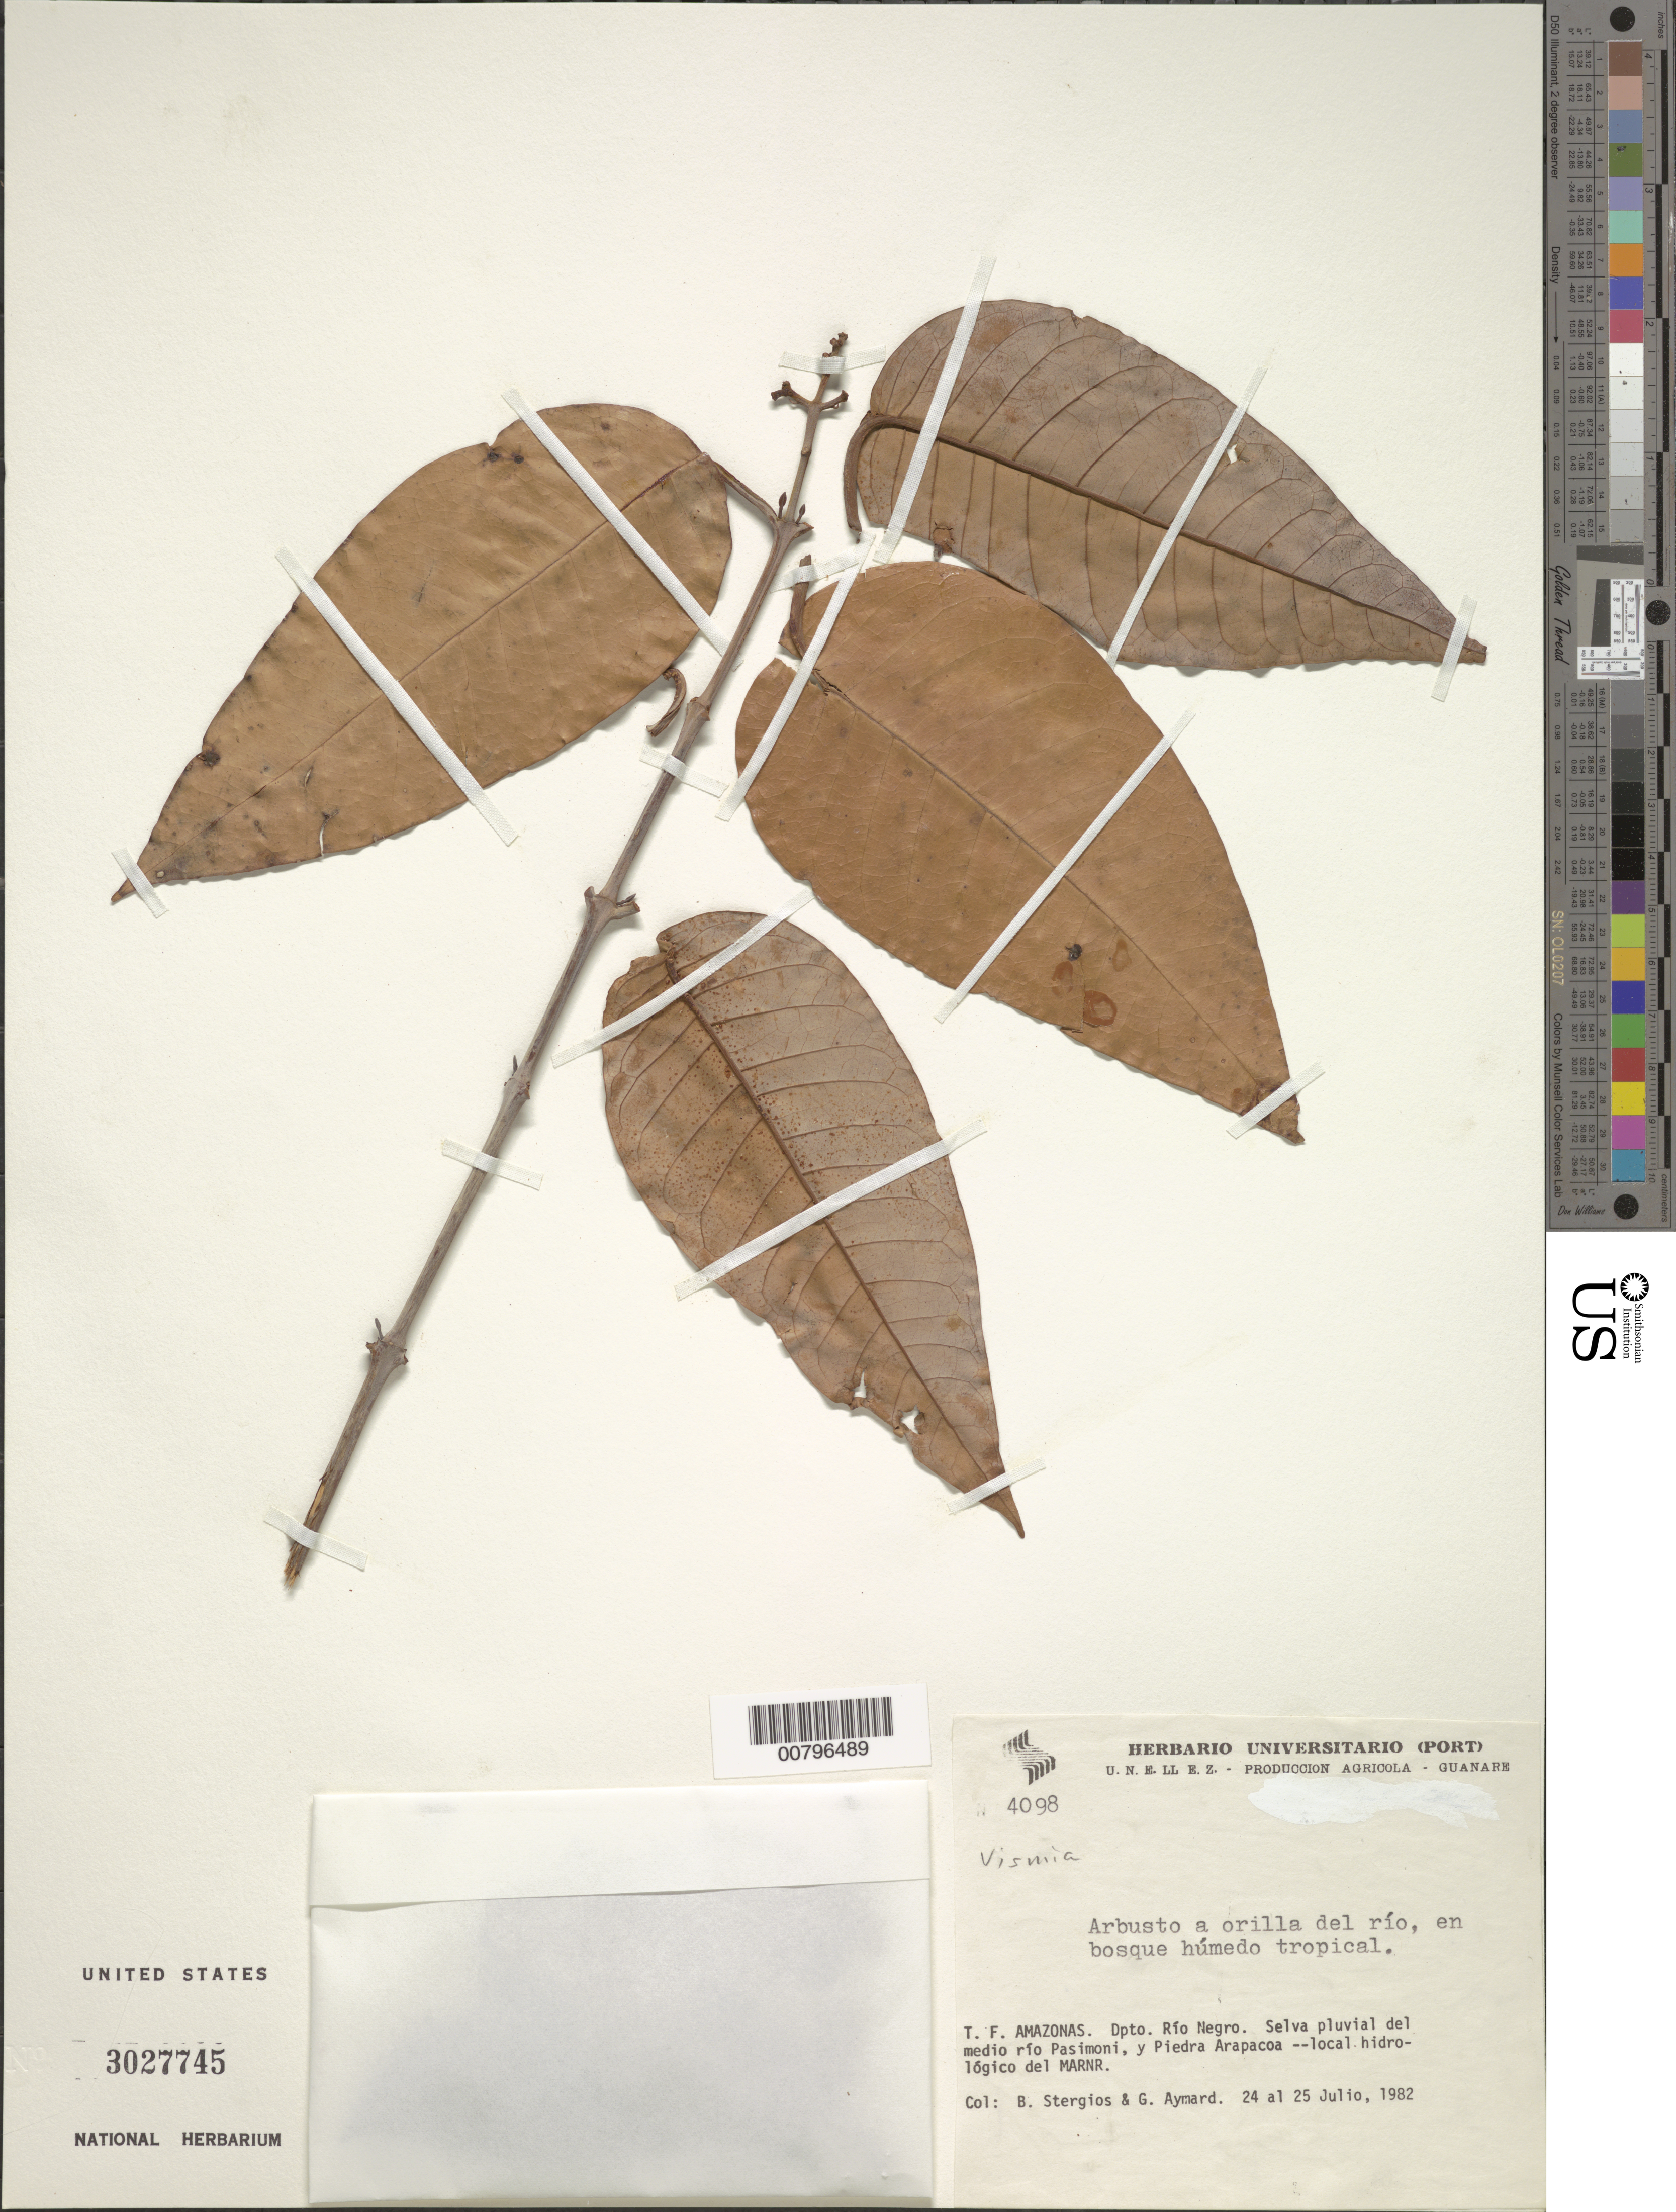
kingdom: Plantae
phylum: Tracheophyta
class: Magnoliopsida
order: Malpighiales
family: Hypericaceae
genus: Vismia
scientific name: Vismia sp.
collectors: B. G. Stergios & G. A. Aymard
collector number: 4098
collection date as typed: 24-Jul-82 to 25-Jul-82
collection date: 1982-07-24/1982-07-25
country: Venezuela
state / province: Amazonas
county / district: Río Negro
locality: Piedra Arapacoa y de medio río Pasimoni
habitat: Orillas del río, en bosque humedo tropical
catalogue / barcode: US 3027745